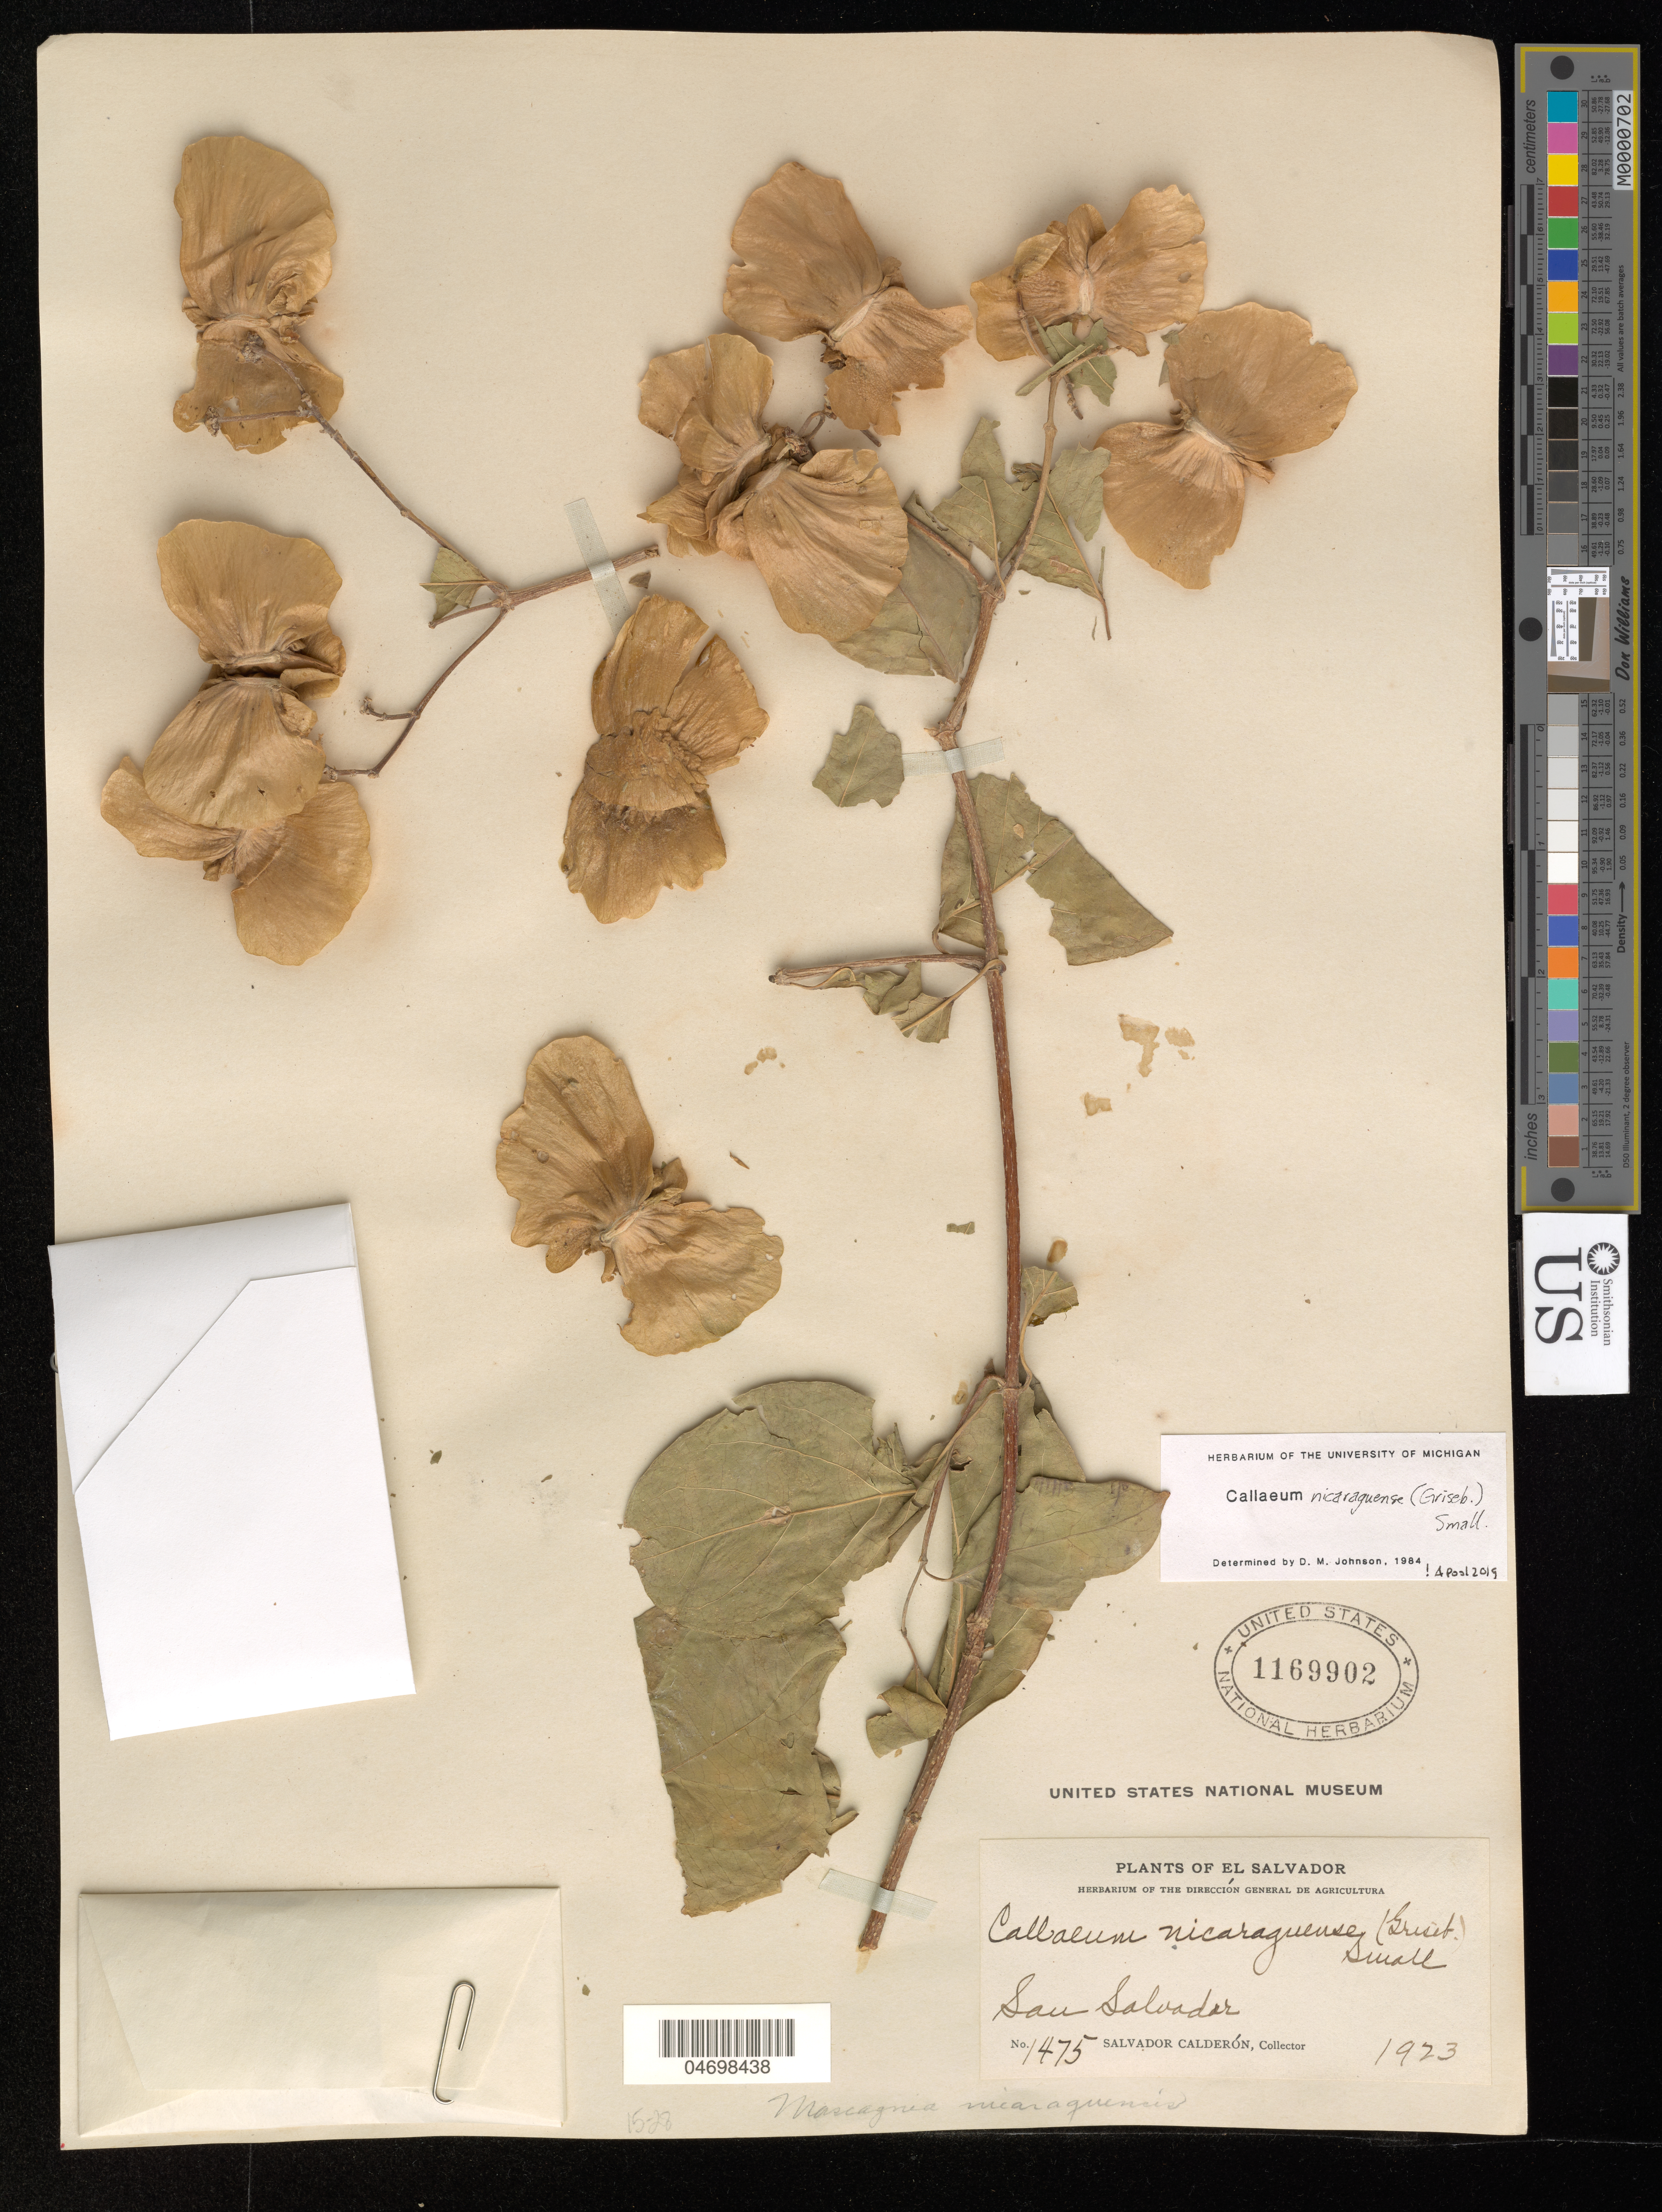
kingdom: Plantae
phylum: Tracheophyta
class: Magnoliopsida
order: Malpighiales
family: Malpighiaceae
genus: Callaeum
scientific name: Callaeum nicaraguense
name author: (Griseb.) Small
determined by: Pool, A., (MO), Missouri Botanical Garden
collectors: S. Calderón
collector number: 1475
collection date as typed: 1923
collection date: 1923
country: El Salvador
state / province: San Salvador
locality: San salvador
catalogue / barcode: US 1169902